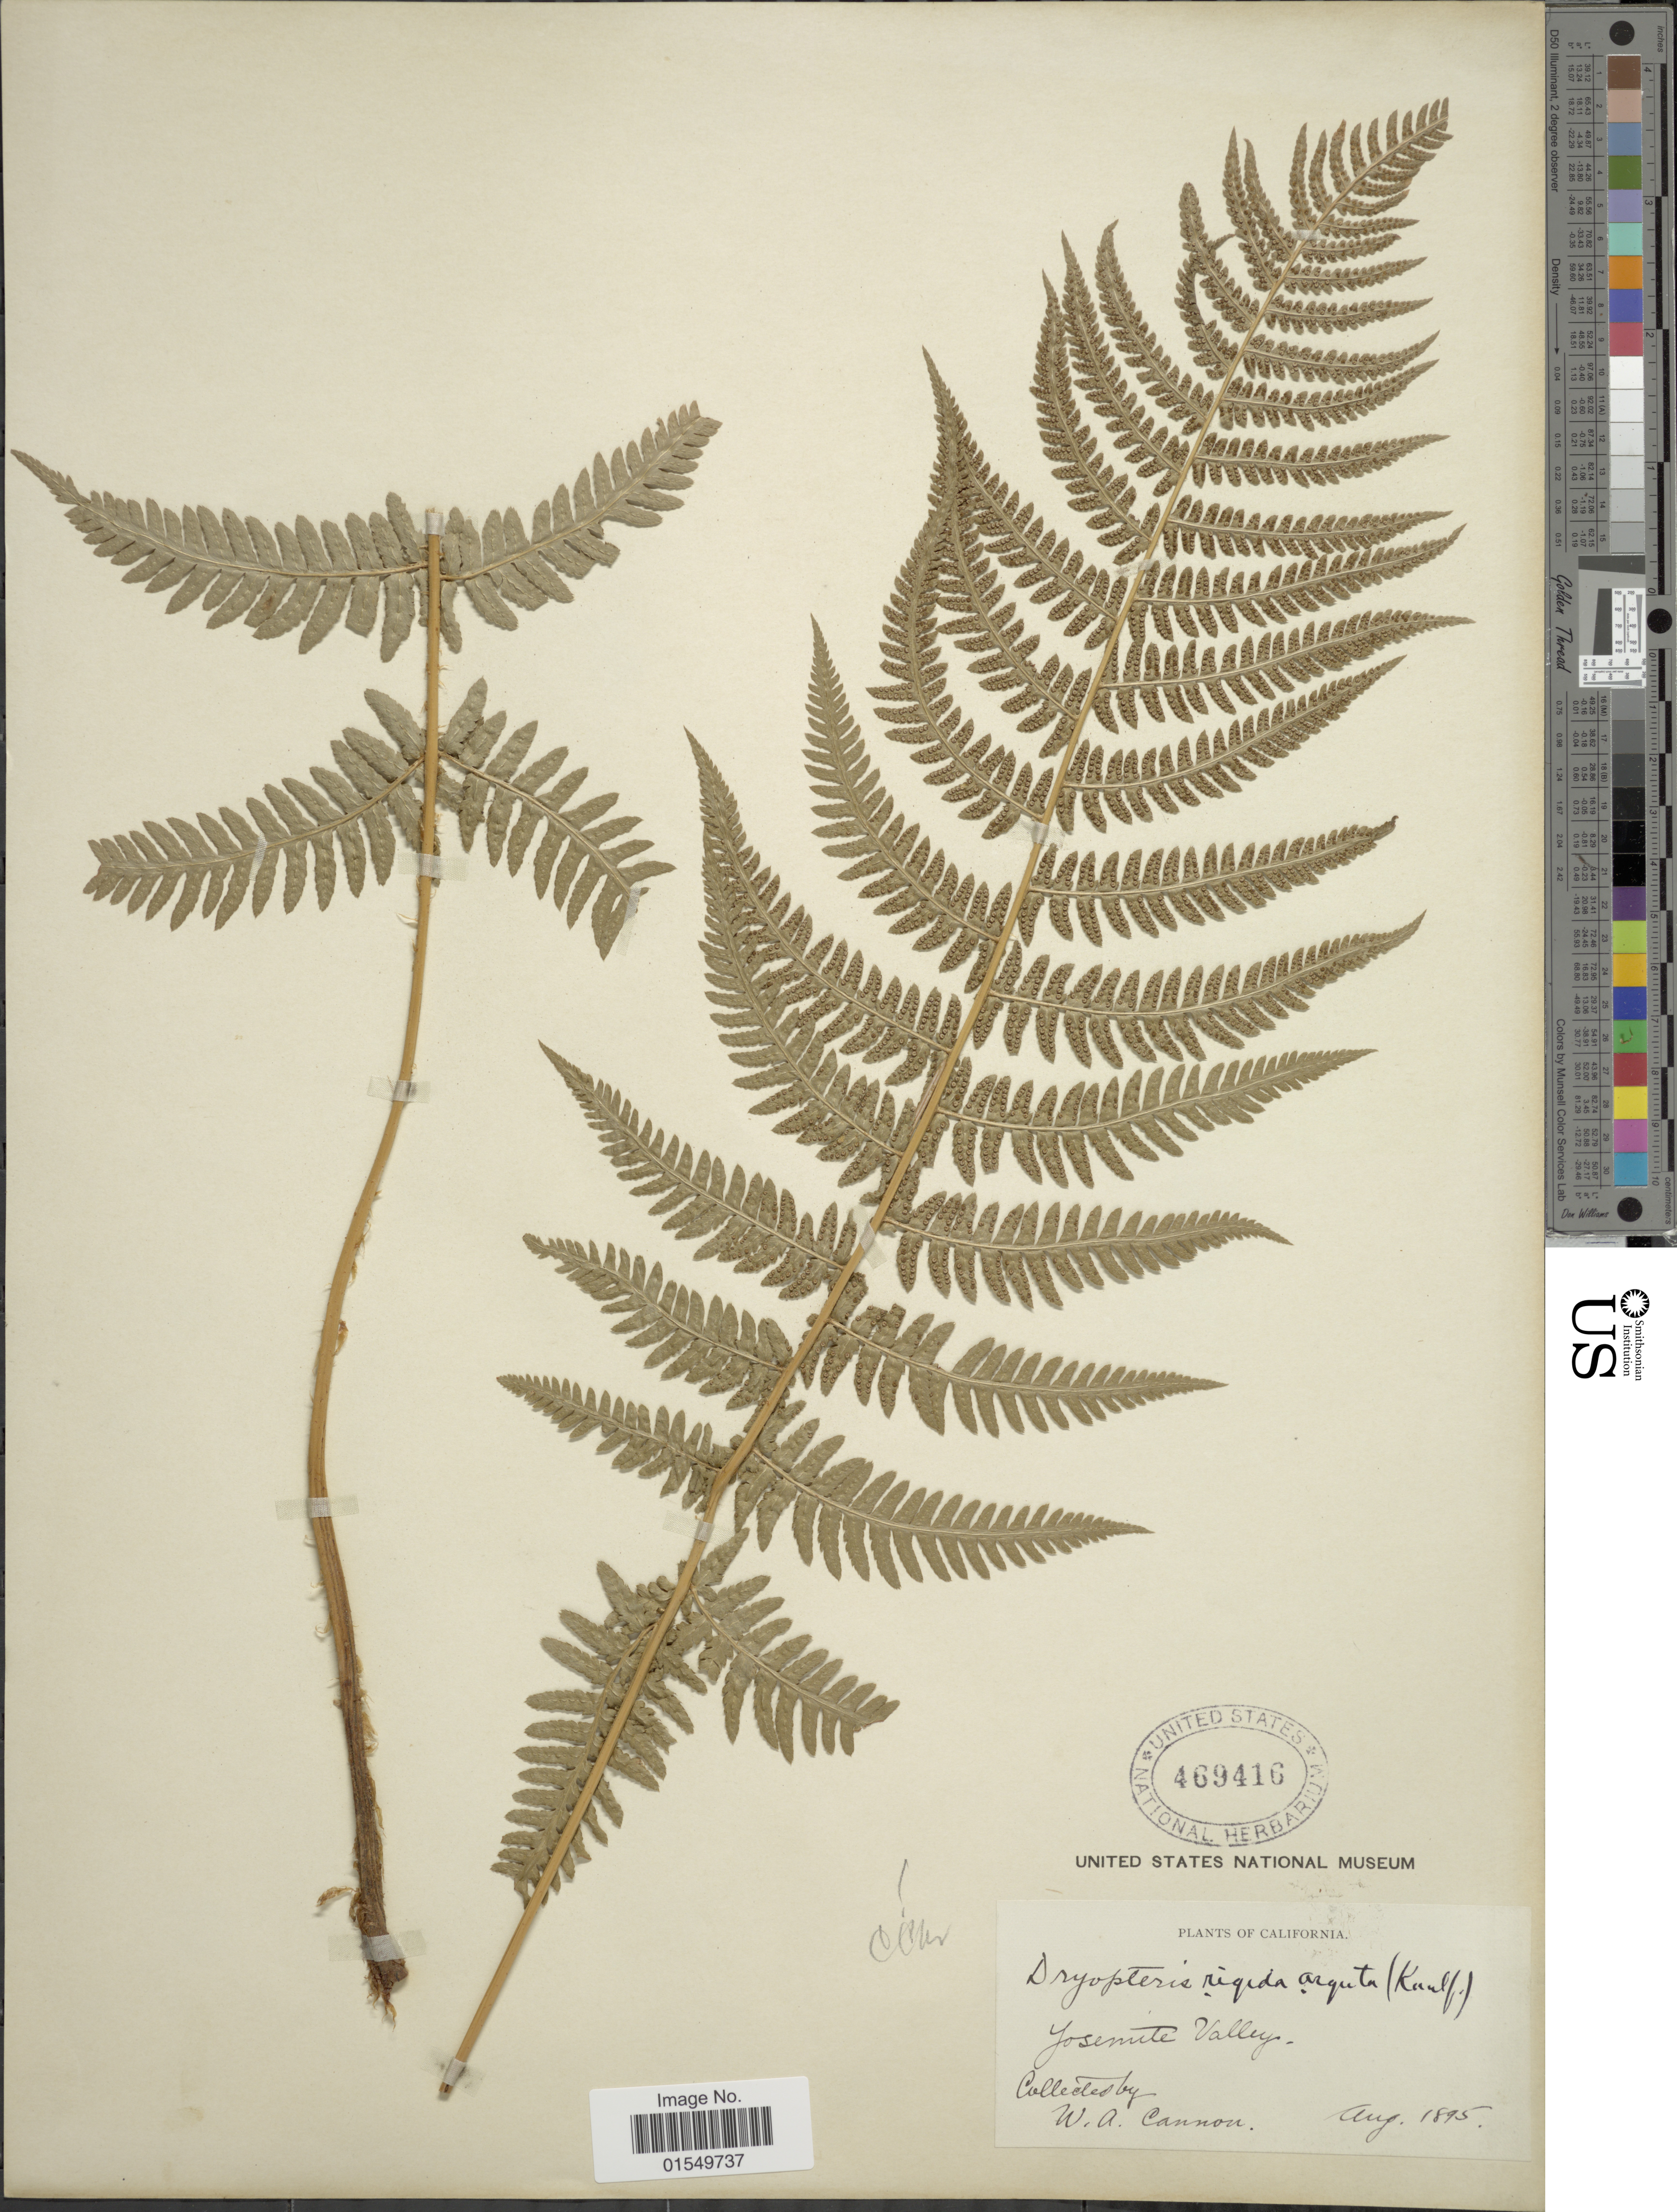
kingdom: Plantae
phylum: Tracheophyta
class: Polypodiopsida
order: Polypodiales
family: Dryopteridaceae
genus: Dryopteris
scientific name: Dryopteris arguta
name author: (Kaulf.) Maxon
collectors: W. Cannon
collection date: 1895-08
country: United States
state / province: California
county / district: Mariposa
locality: Yosemite Valley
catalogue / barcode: US 469416